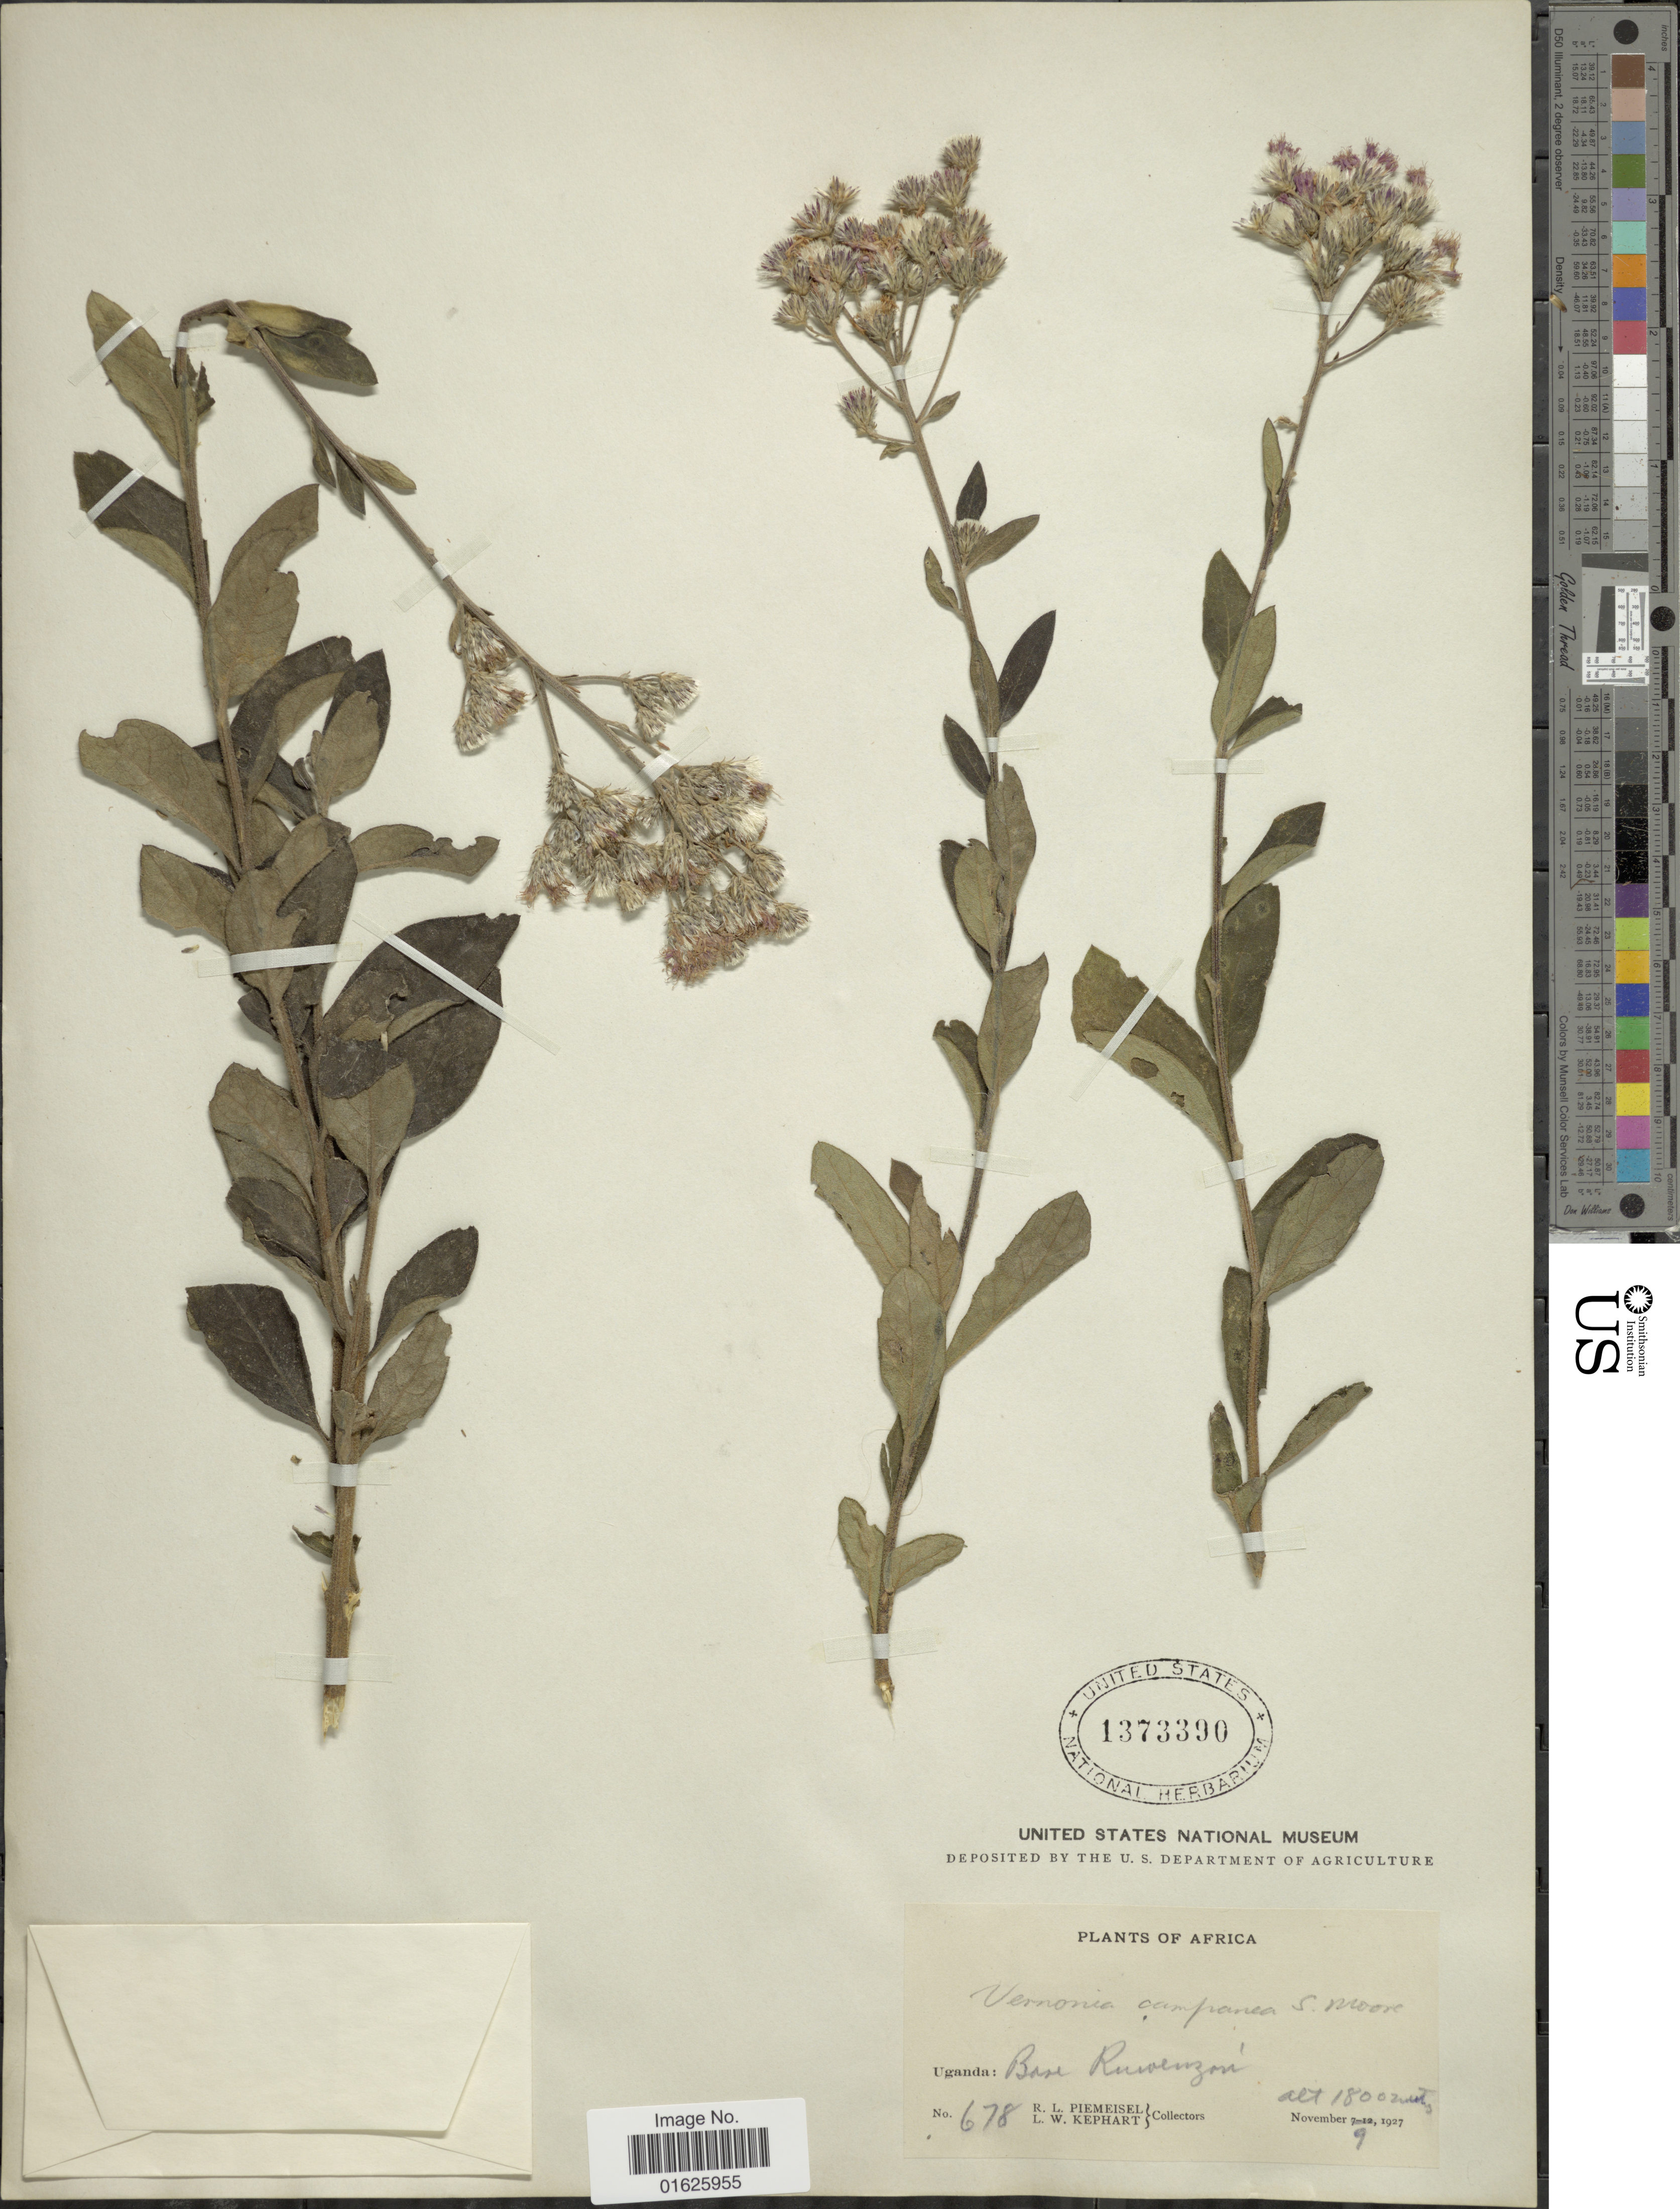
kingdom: Plantae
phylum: Tracheophyta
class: Magnoliopsida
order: Asterales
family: Asteraceae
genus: Orbivestus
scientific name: Orbivestus sp.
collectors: R. L. Piemeisel & L. W. Kephart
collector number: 678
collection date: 1927-11-09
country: Uganda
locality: Africa, Base Ruwenzon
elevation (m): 1800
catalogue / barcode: US 1373390